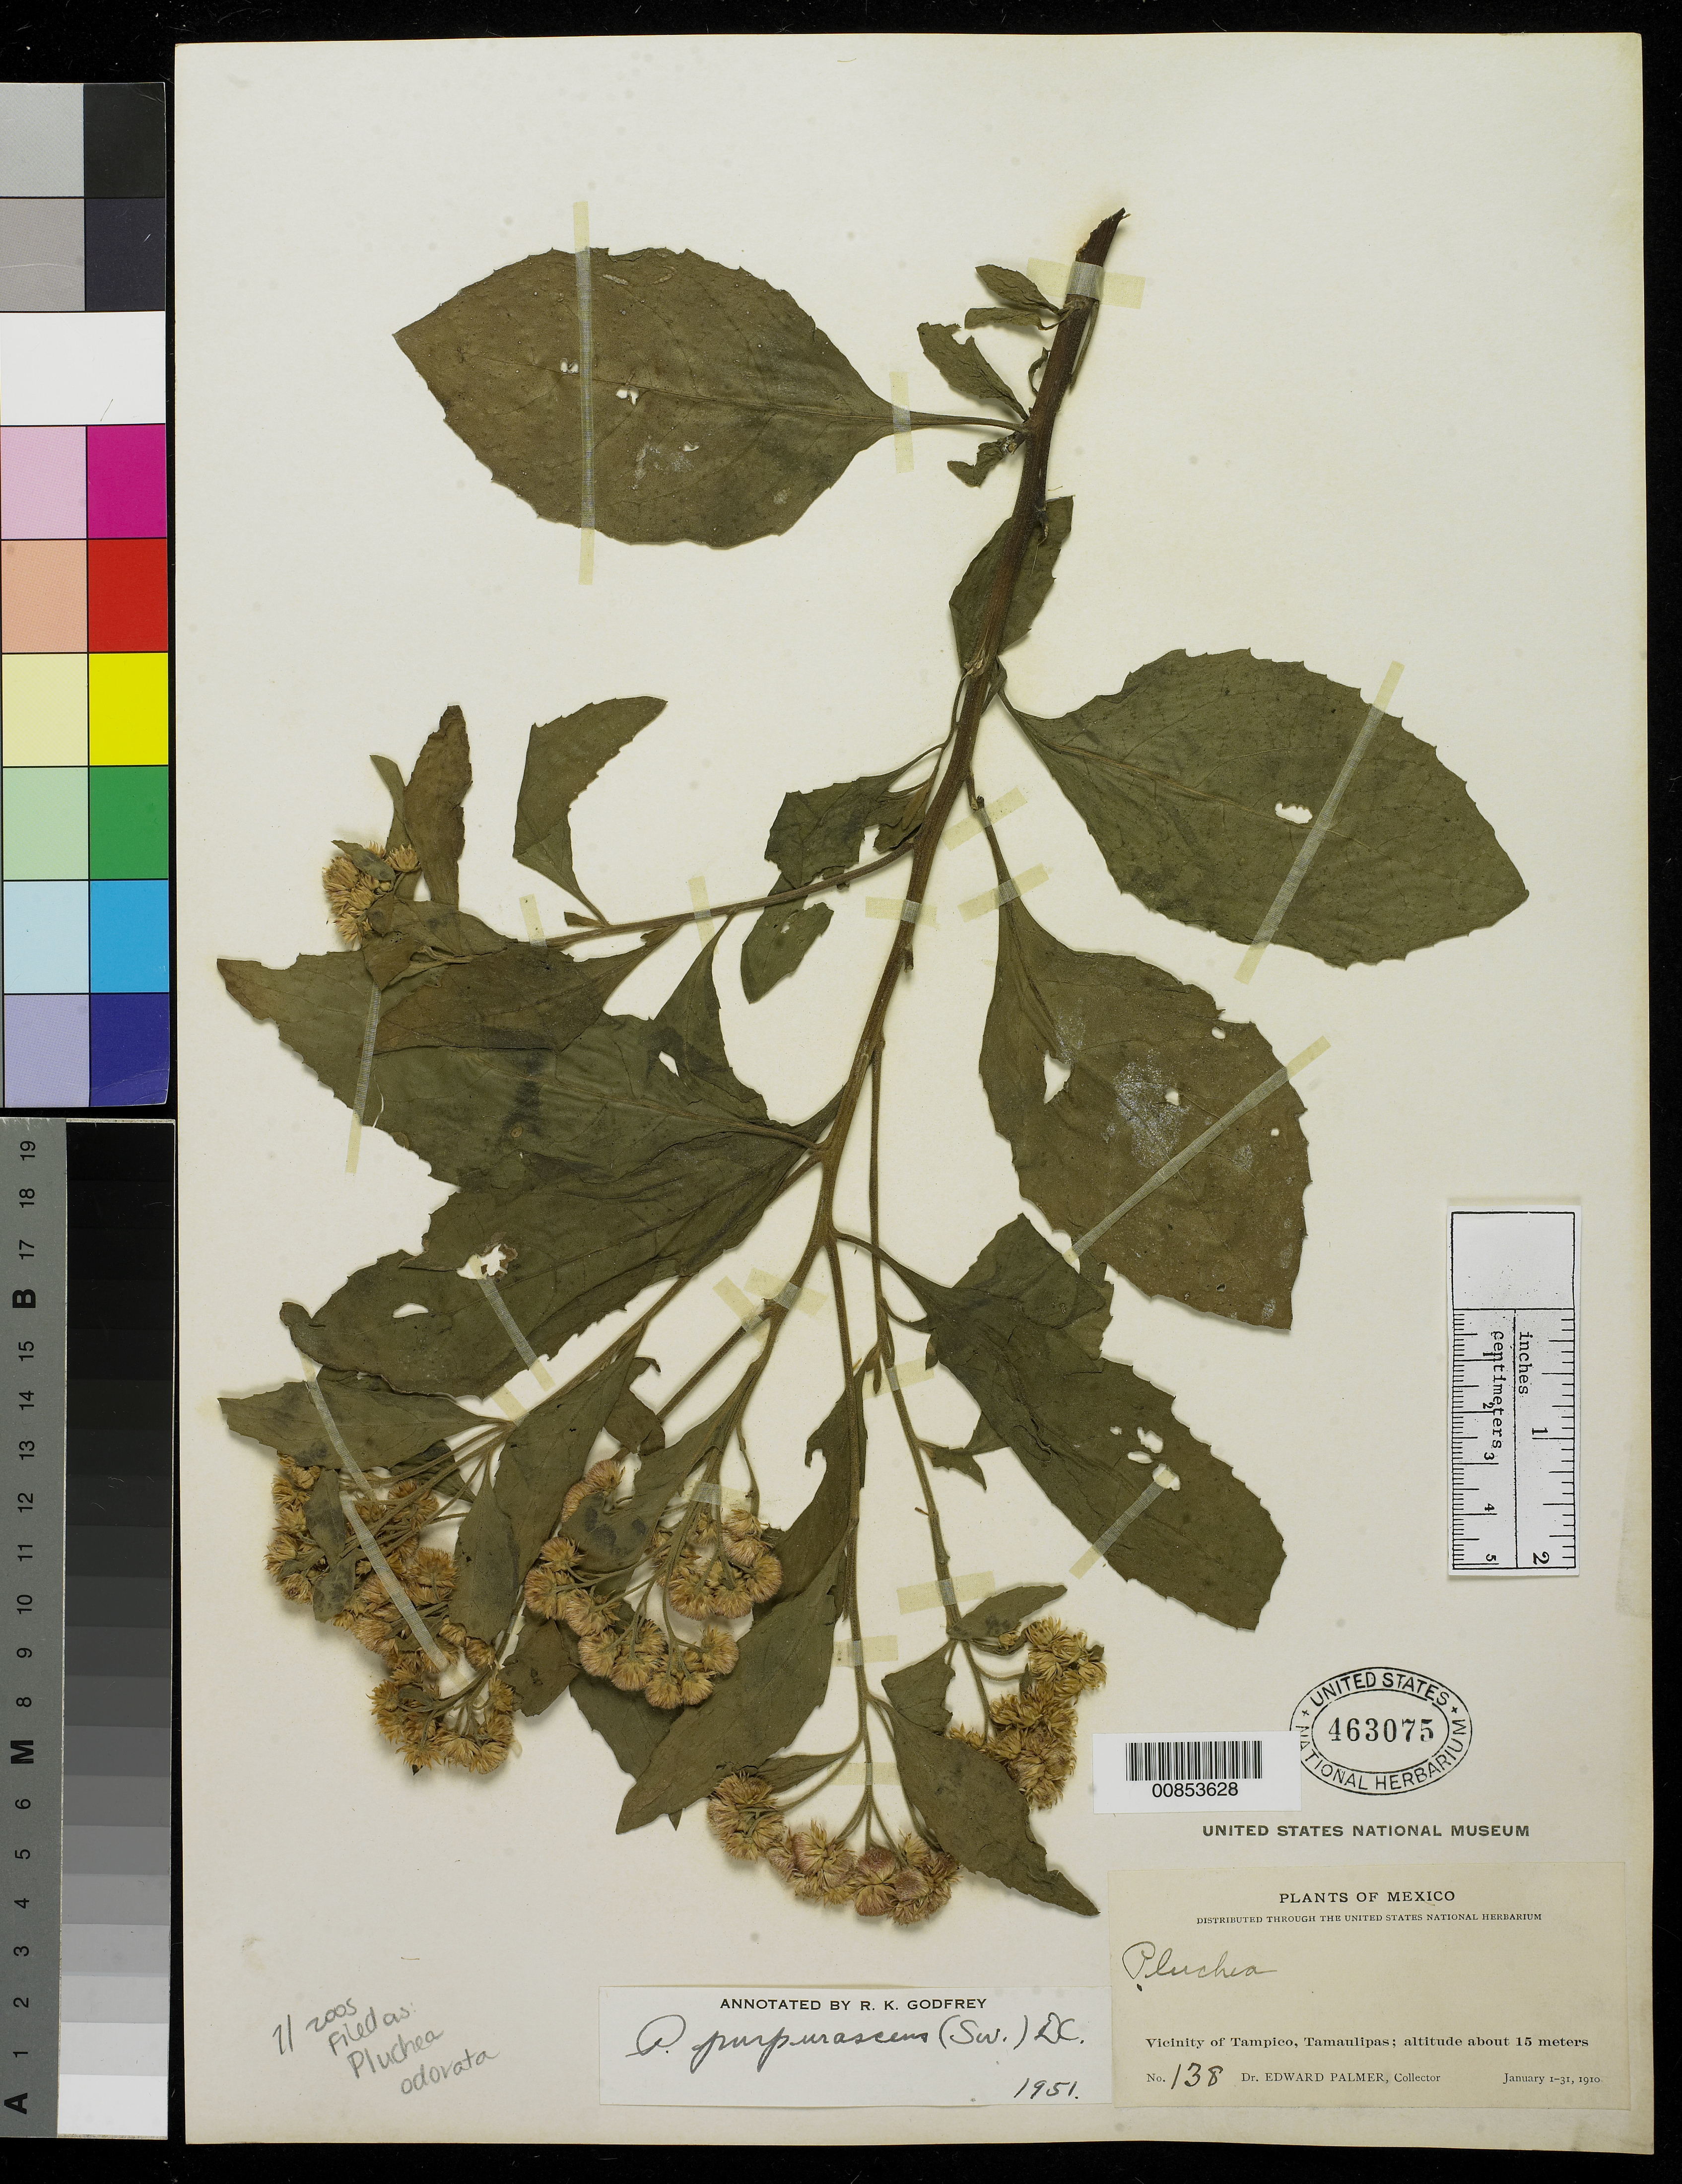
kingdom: Plantae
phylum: Tracheophyta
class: Magnoliopsida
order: Asterales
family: Asteraceae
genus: Pluchea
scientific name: Pluchea odorata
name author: (L.) Cass.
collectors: E. Palmer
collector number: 138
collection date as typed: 01 Jan 1910 to 31 Jan 1910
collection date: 1910-01-01/1910-01-31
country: Mexico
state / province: Tamaulipas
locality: Vicinity of Tampico, Tamaulipas.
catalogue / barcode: US 463075